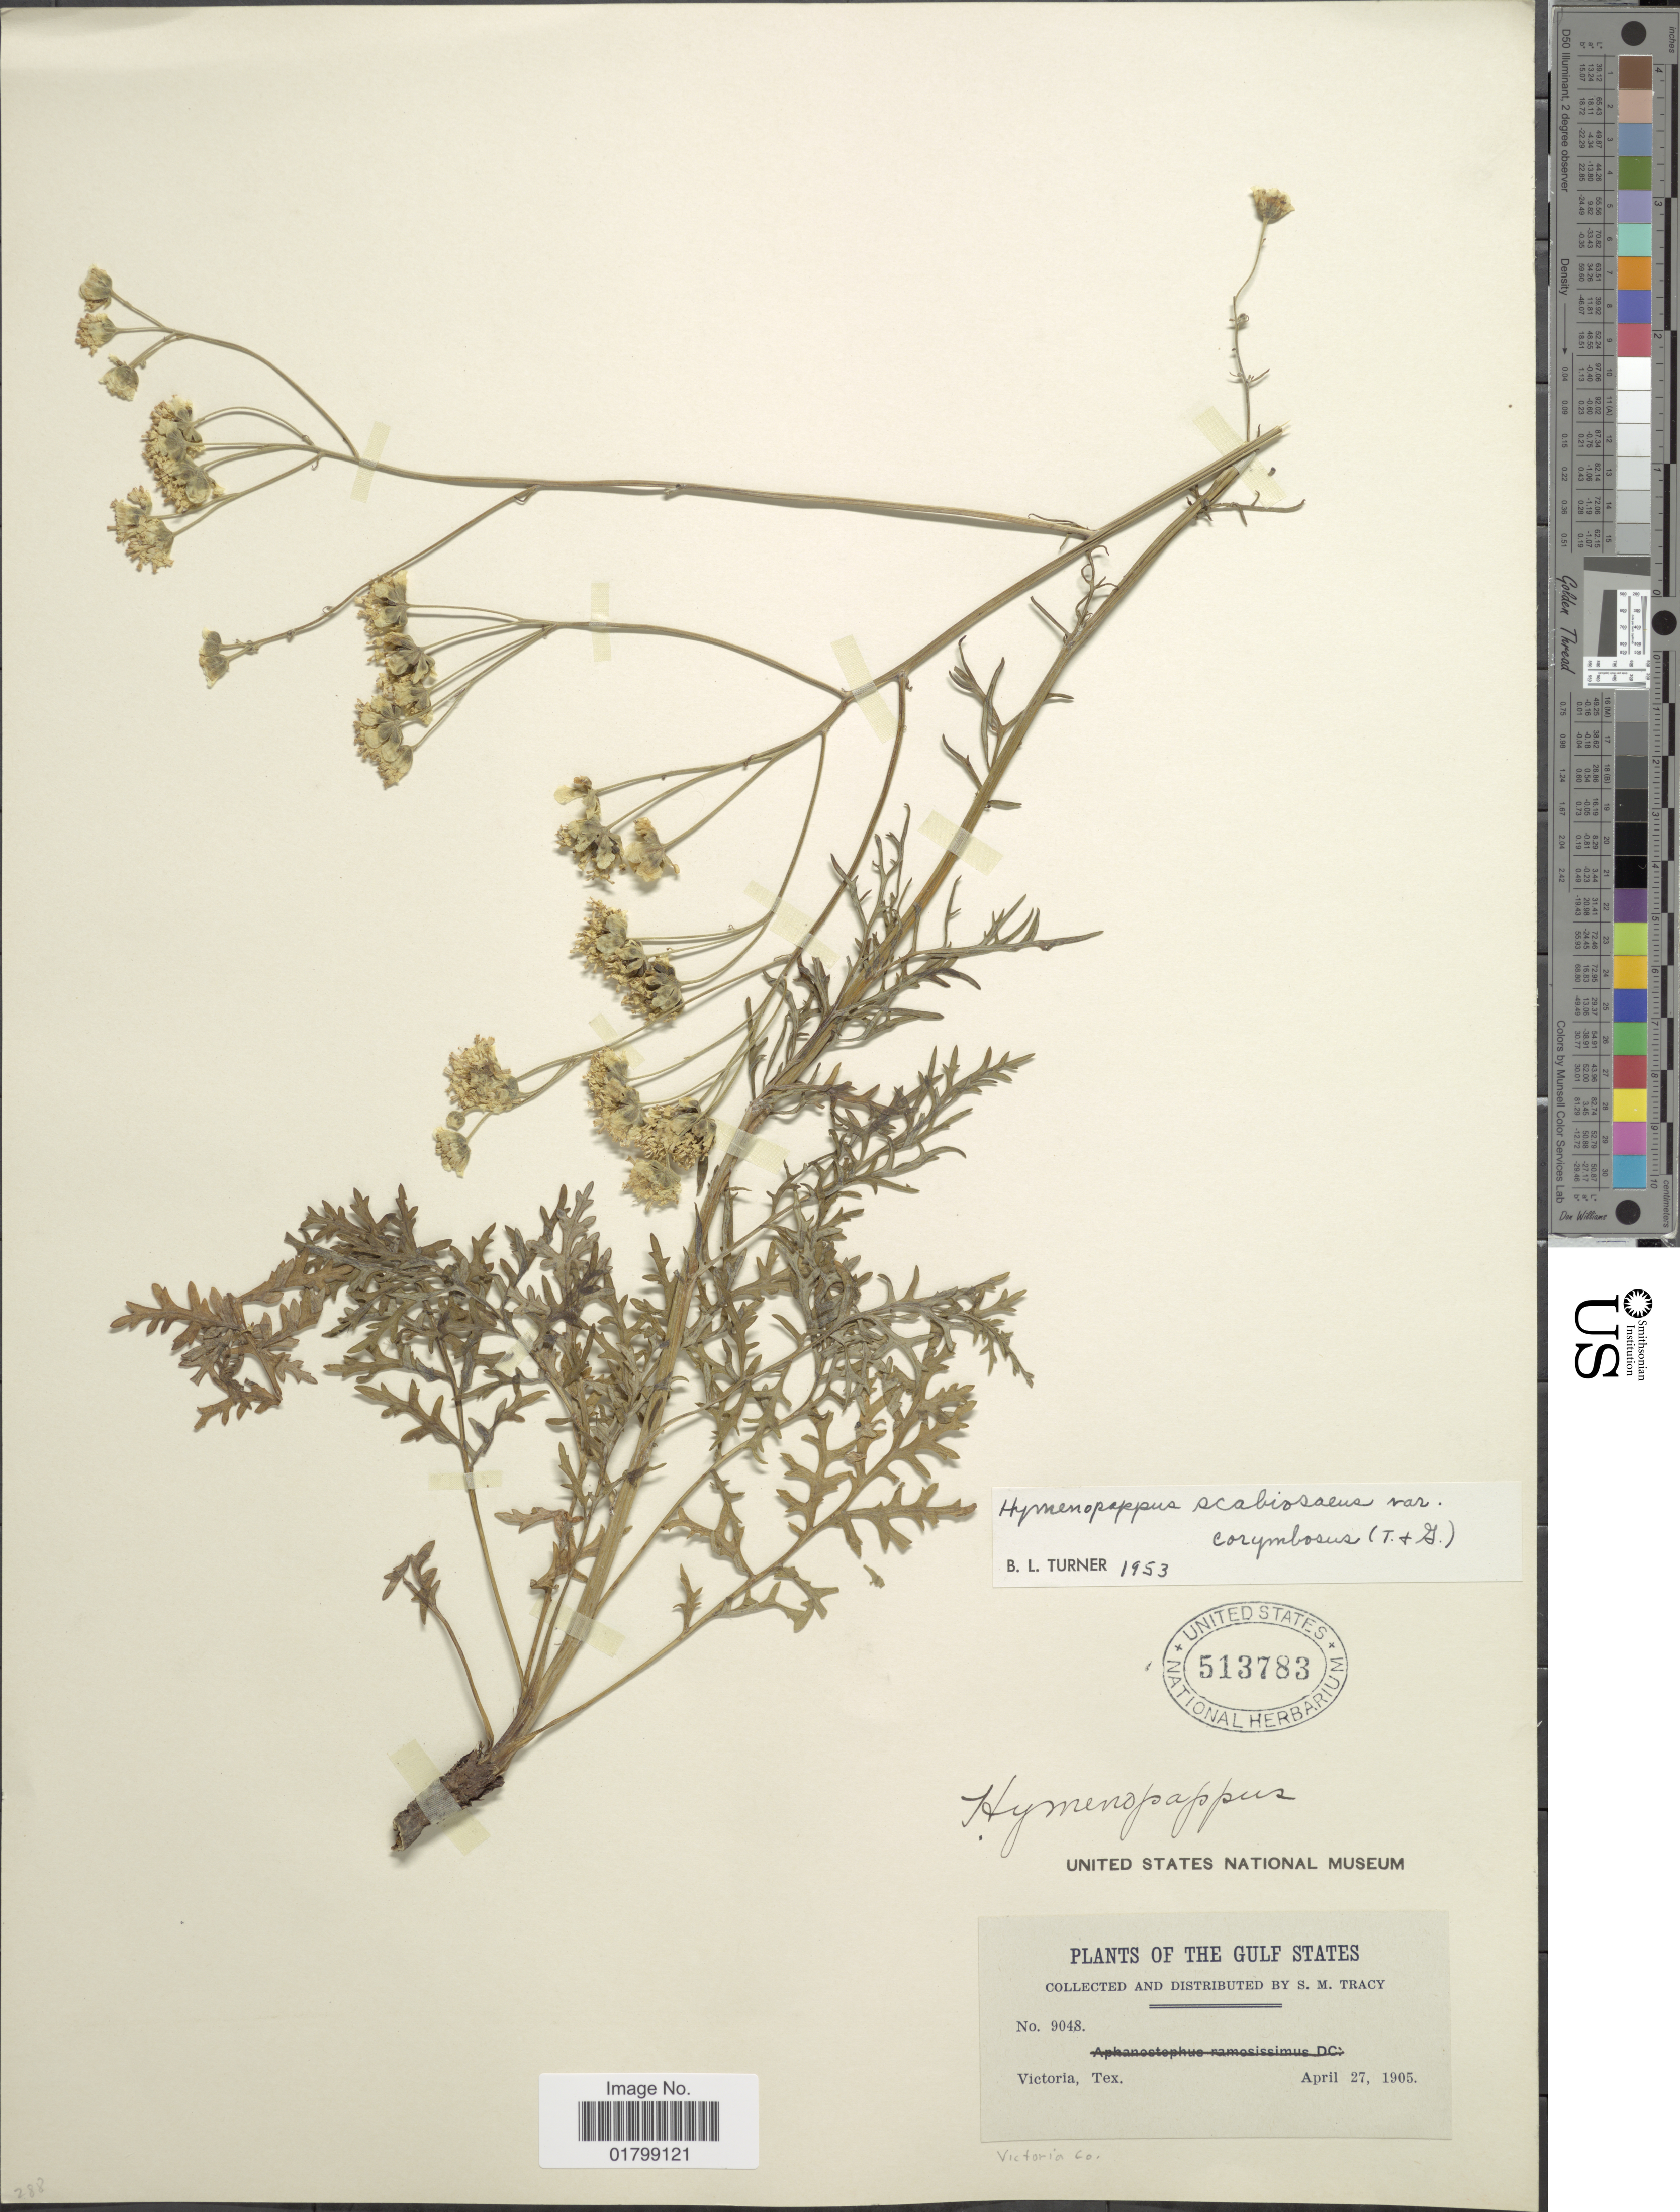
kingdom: Plantae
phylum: Tracheophyta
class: Magnoliopsida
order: Asterales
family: Asteraceae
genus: Hymenopappus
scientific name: Hymenopappus scabiosaeus var. corymbosus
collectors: S. M. Tracy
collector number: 9048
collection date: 1905-04-27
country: United States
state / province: Texas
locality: The Gulf States, Victoria, Victoria Co.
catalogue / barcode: US 513783